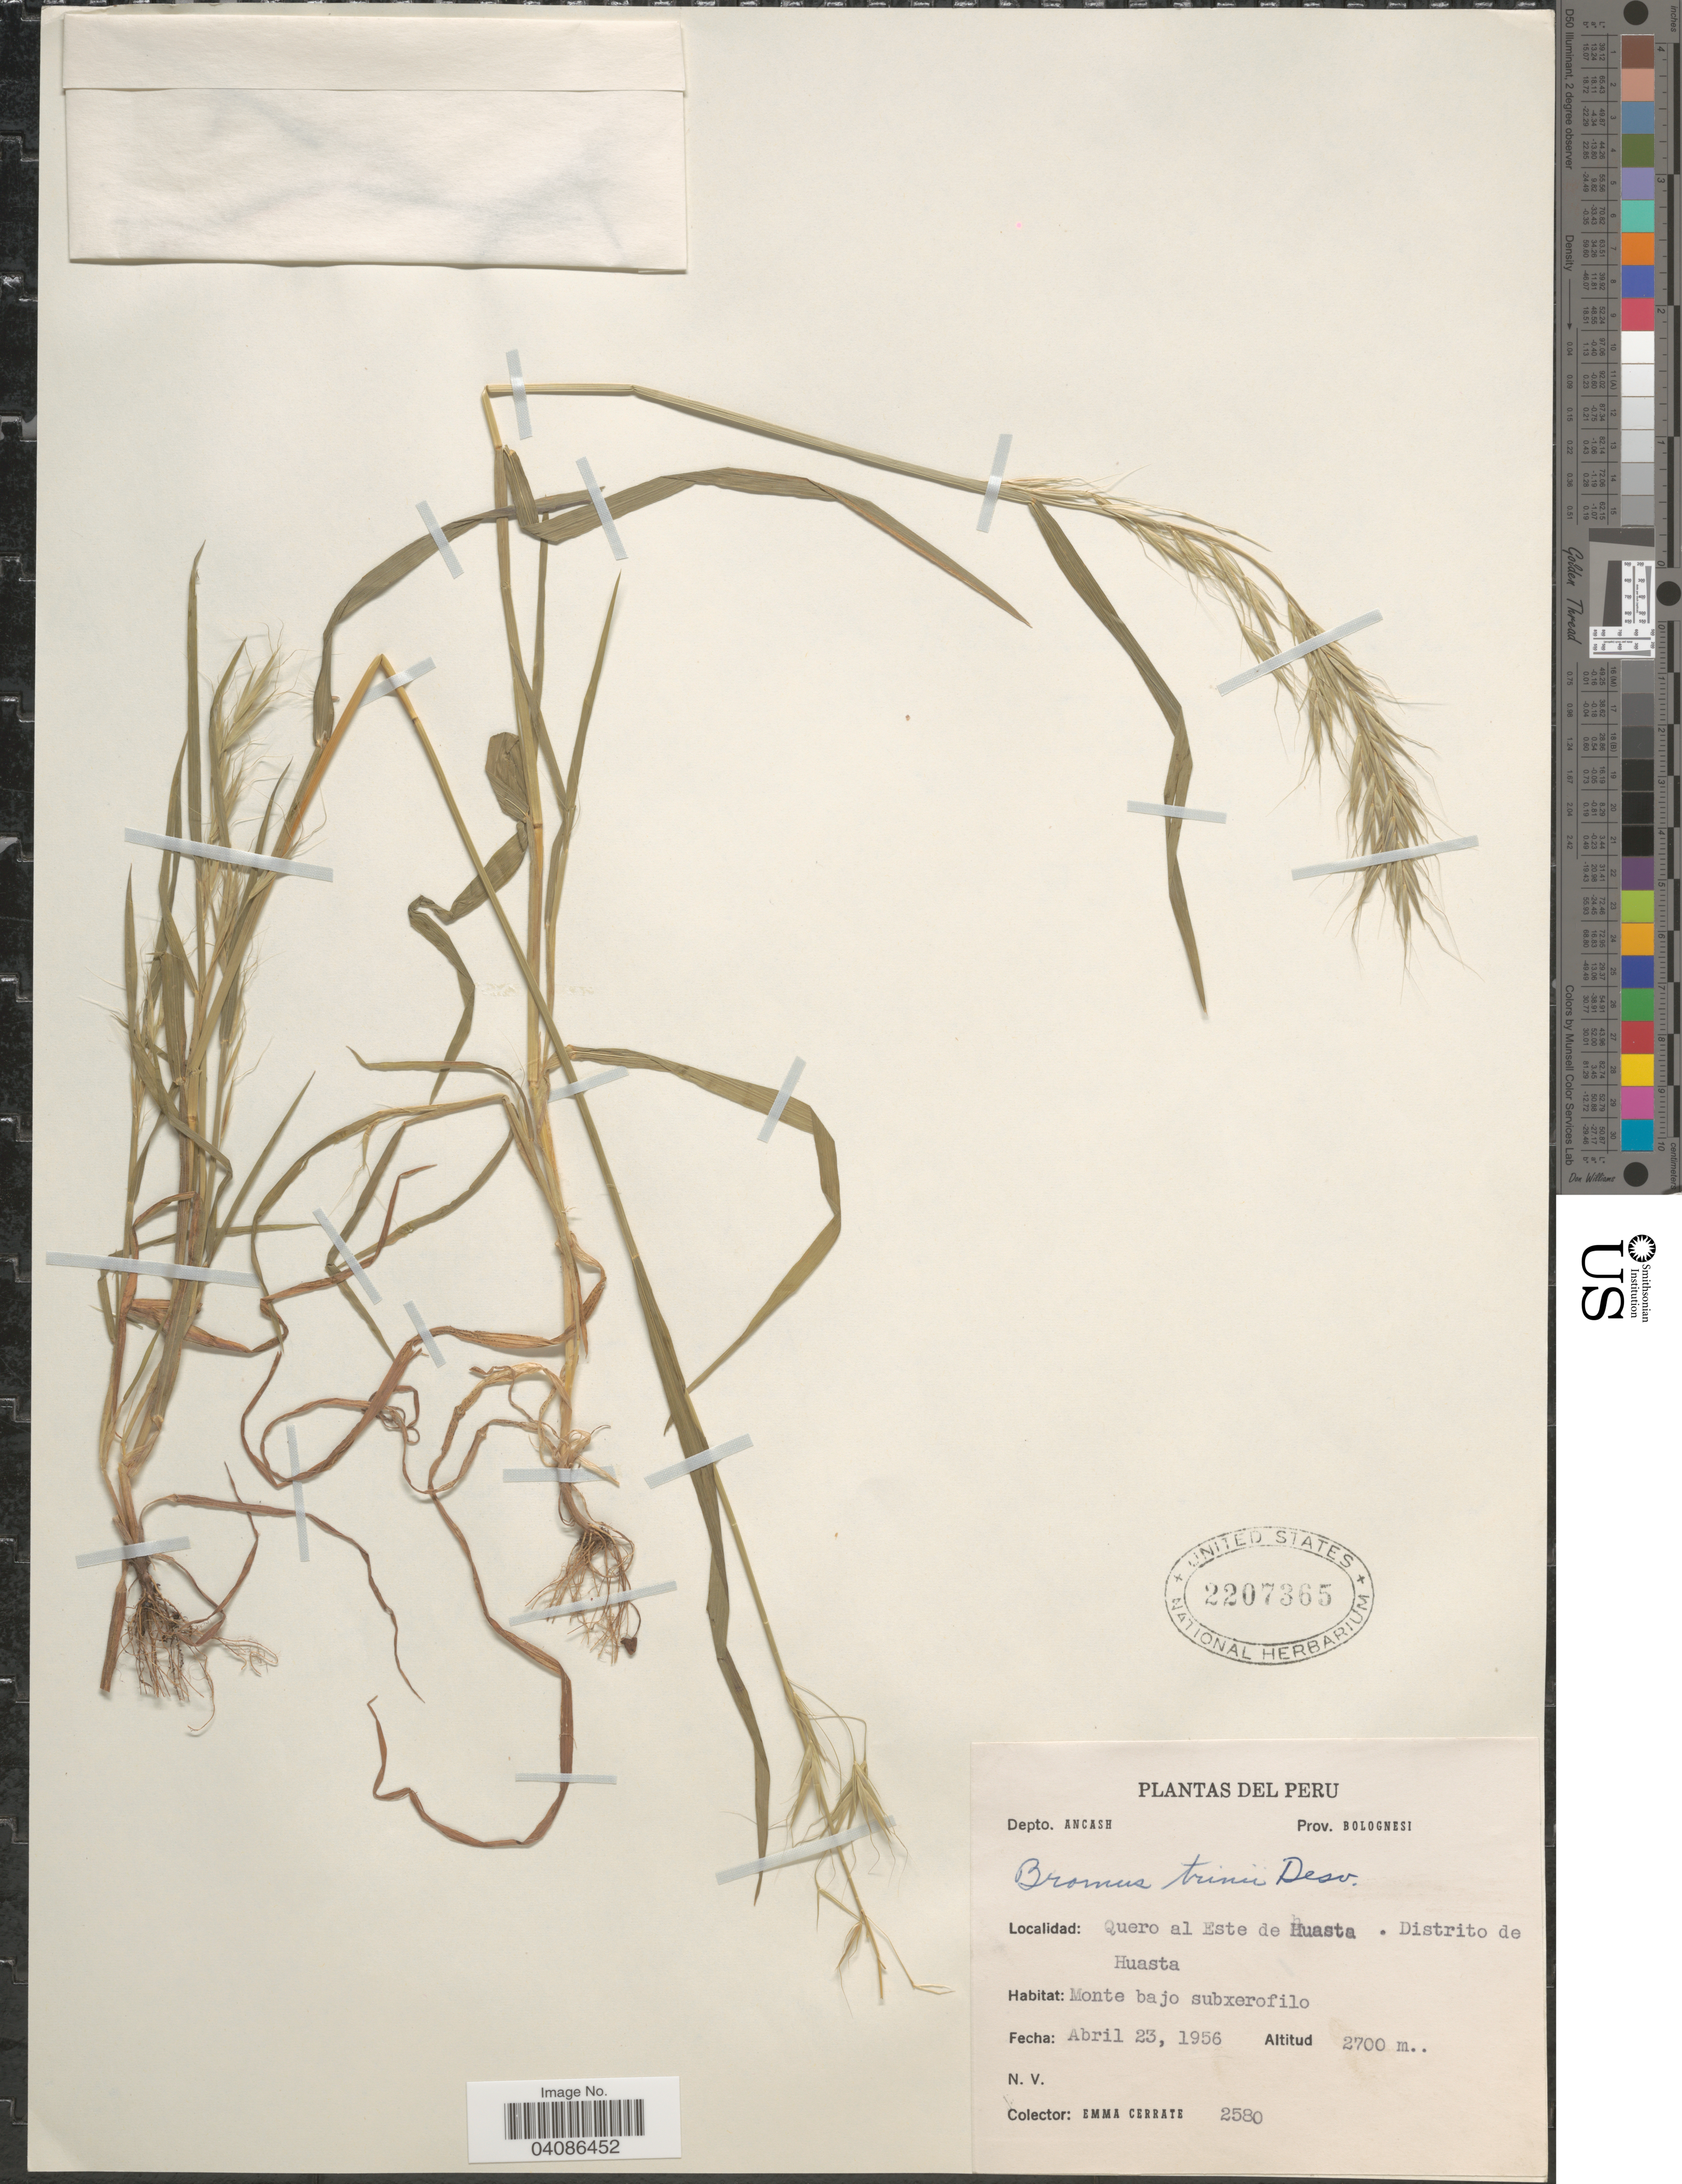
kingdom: Plantae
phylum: Tracheophyta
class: Liliopsida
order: Poales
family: Poaceae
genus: Bromus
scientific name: Bromus berteroanus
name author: Colla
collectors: E. Cerrate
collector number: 2580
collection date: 1956-04-23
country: Peru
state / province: Ancash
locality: Depto. Ancash. Prov. Bolognesi. Quero al Este de Huasta. Distrito de Huasta. Monte bajo subxerofilo.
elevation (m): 2700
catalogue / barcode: US 2207365